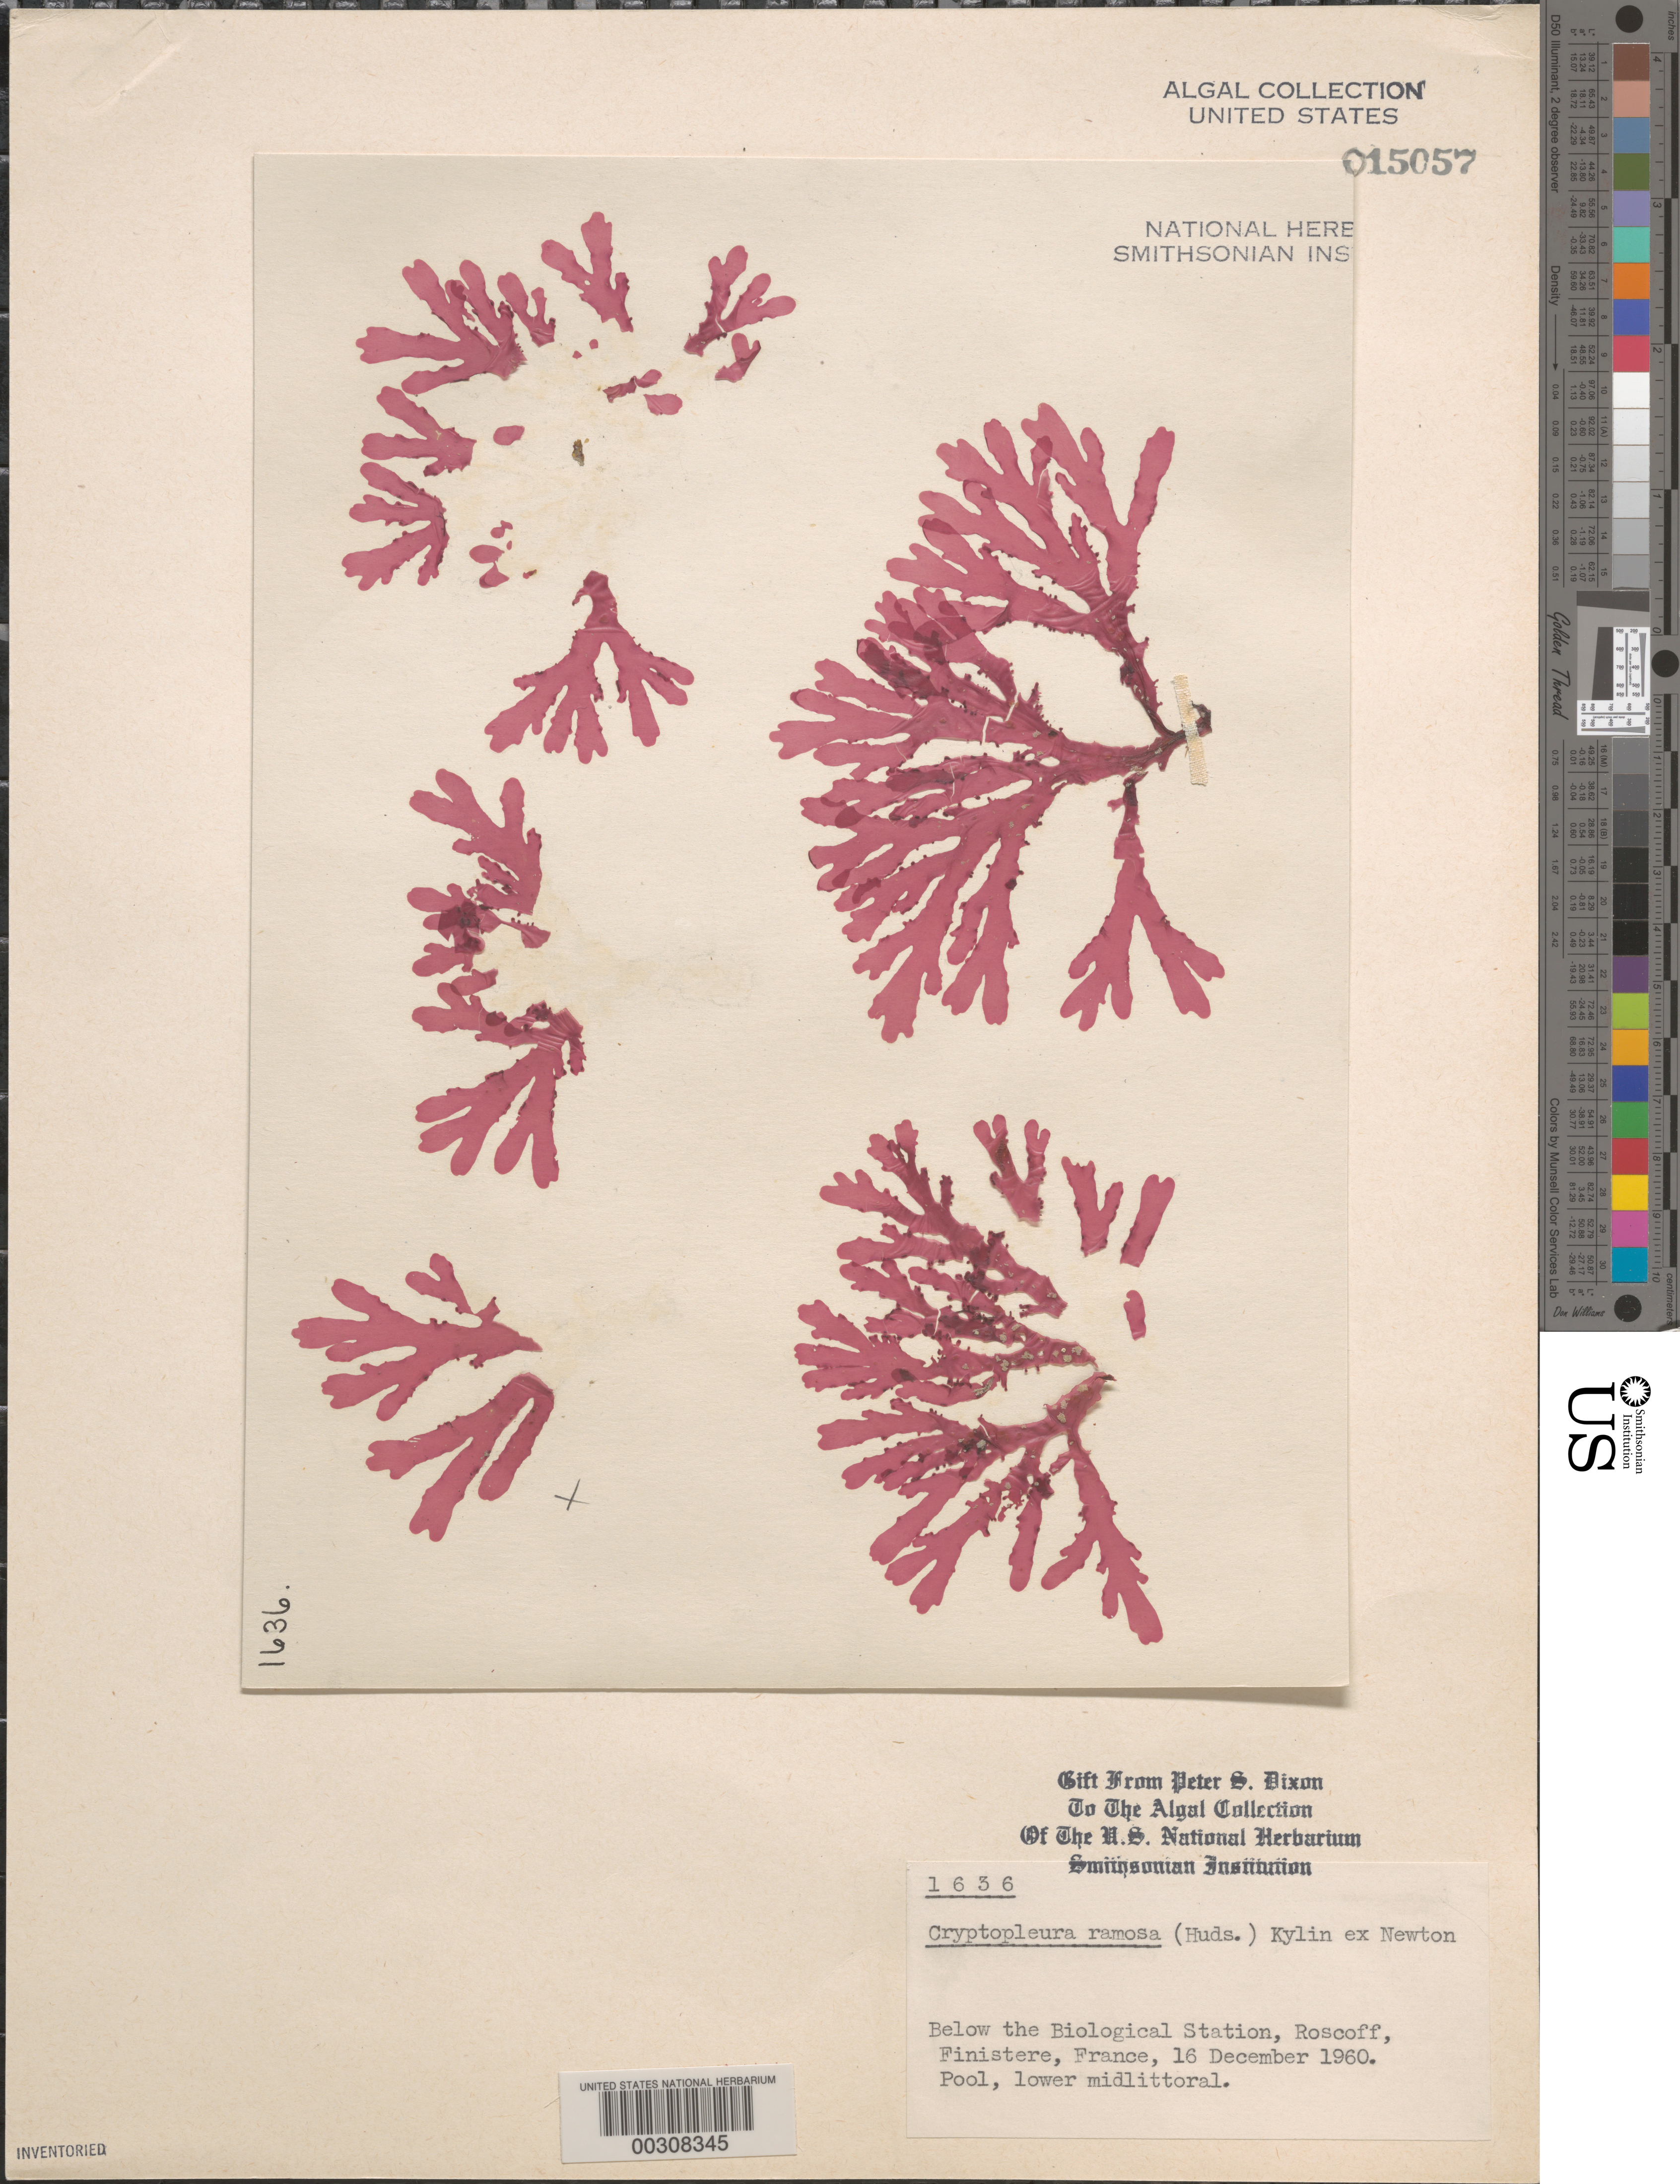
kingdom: Plantae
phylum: Rhodophyta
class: Florideophyceae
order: Ceramiales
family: Delesseriaceae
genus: Cryptopleura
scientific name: Cryptopleura ramosa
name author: (Huds.) L.M. Newton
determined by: Dixon, P. S.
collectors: P. S. Dixon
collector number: PSD 1636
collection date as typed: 16 Dec 1960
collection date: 1960-12-16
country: France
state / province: Bretagne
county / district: Finistère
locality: Roscoff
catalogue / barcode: US 15057